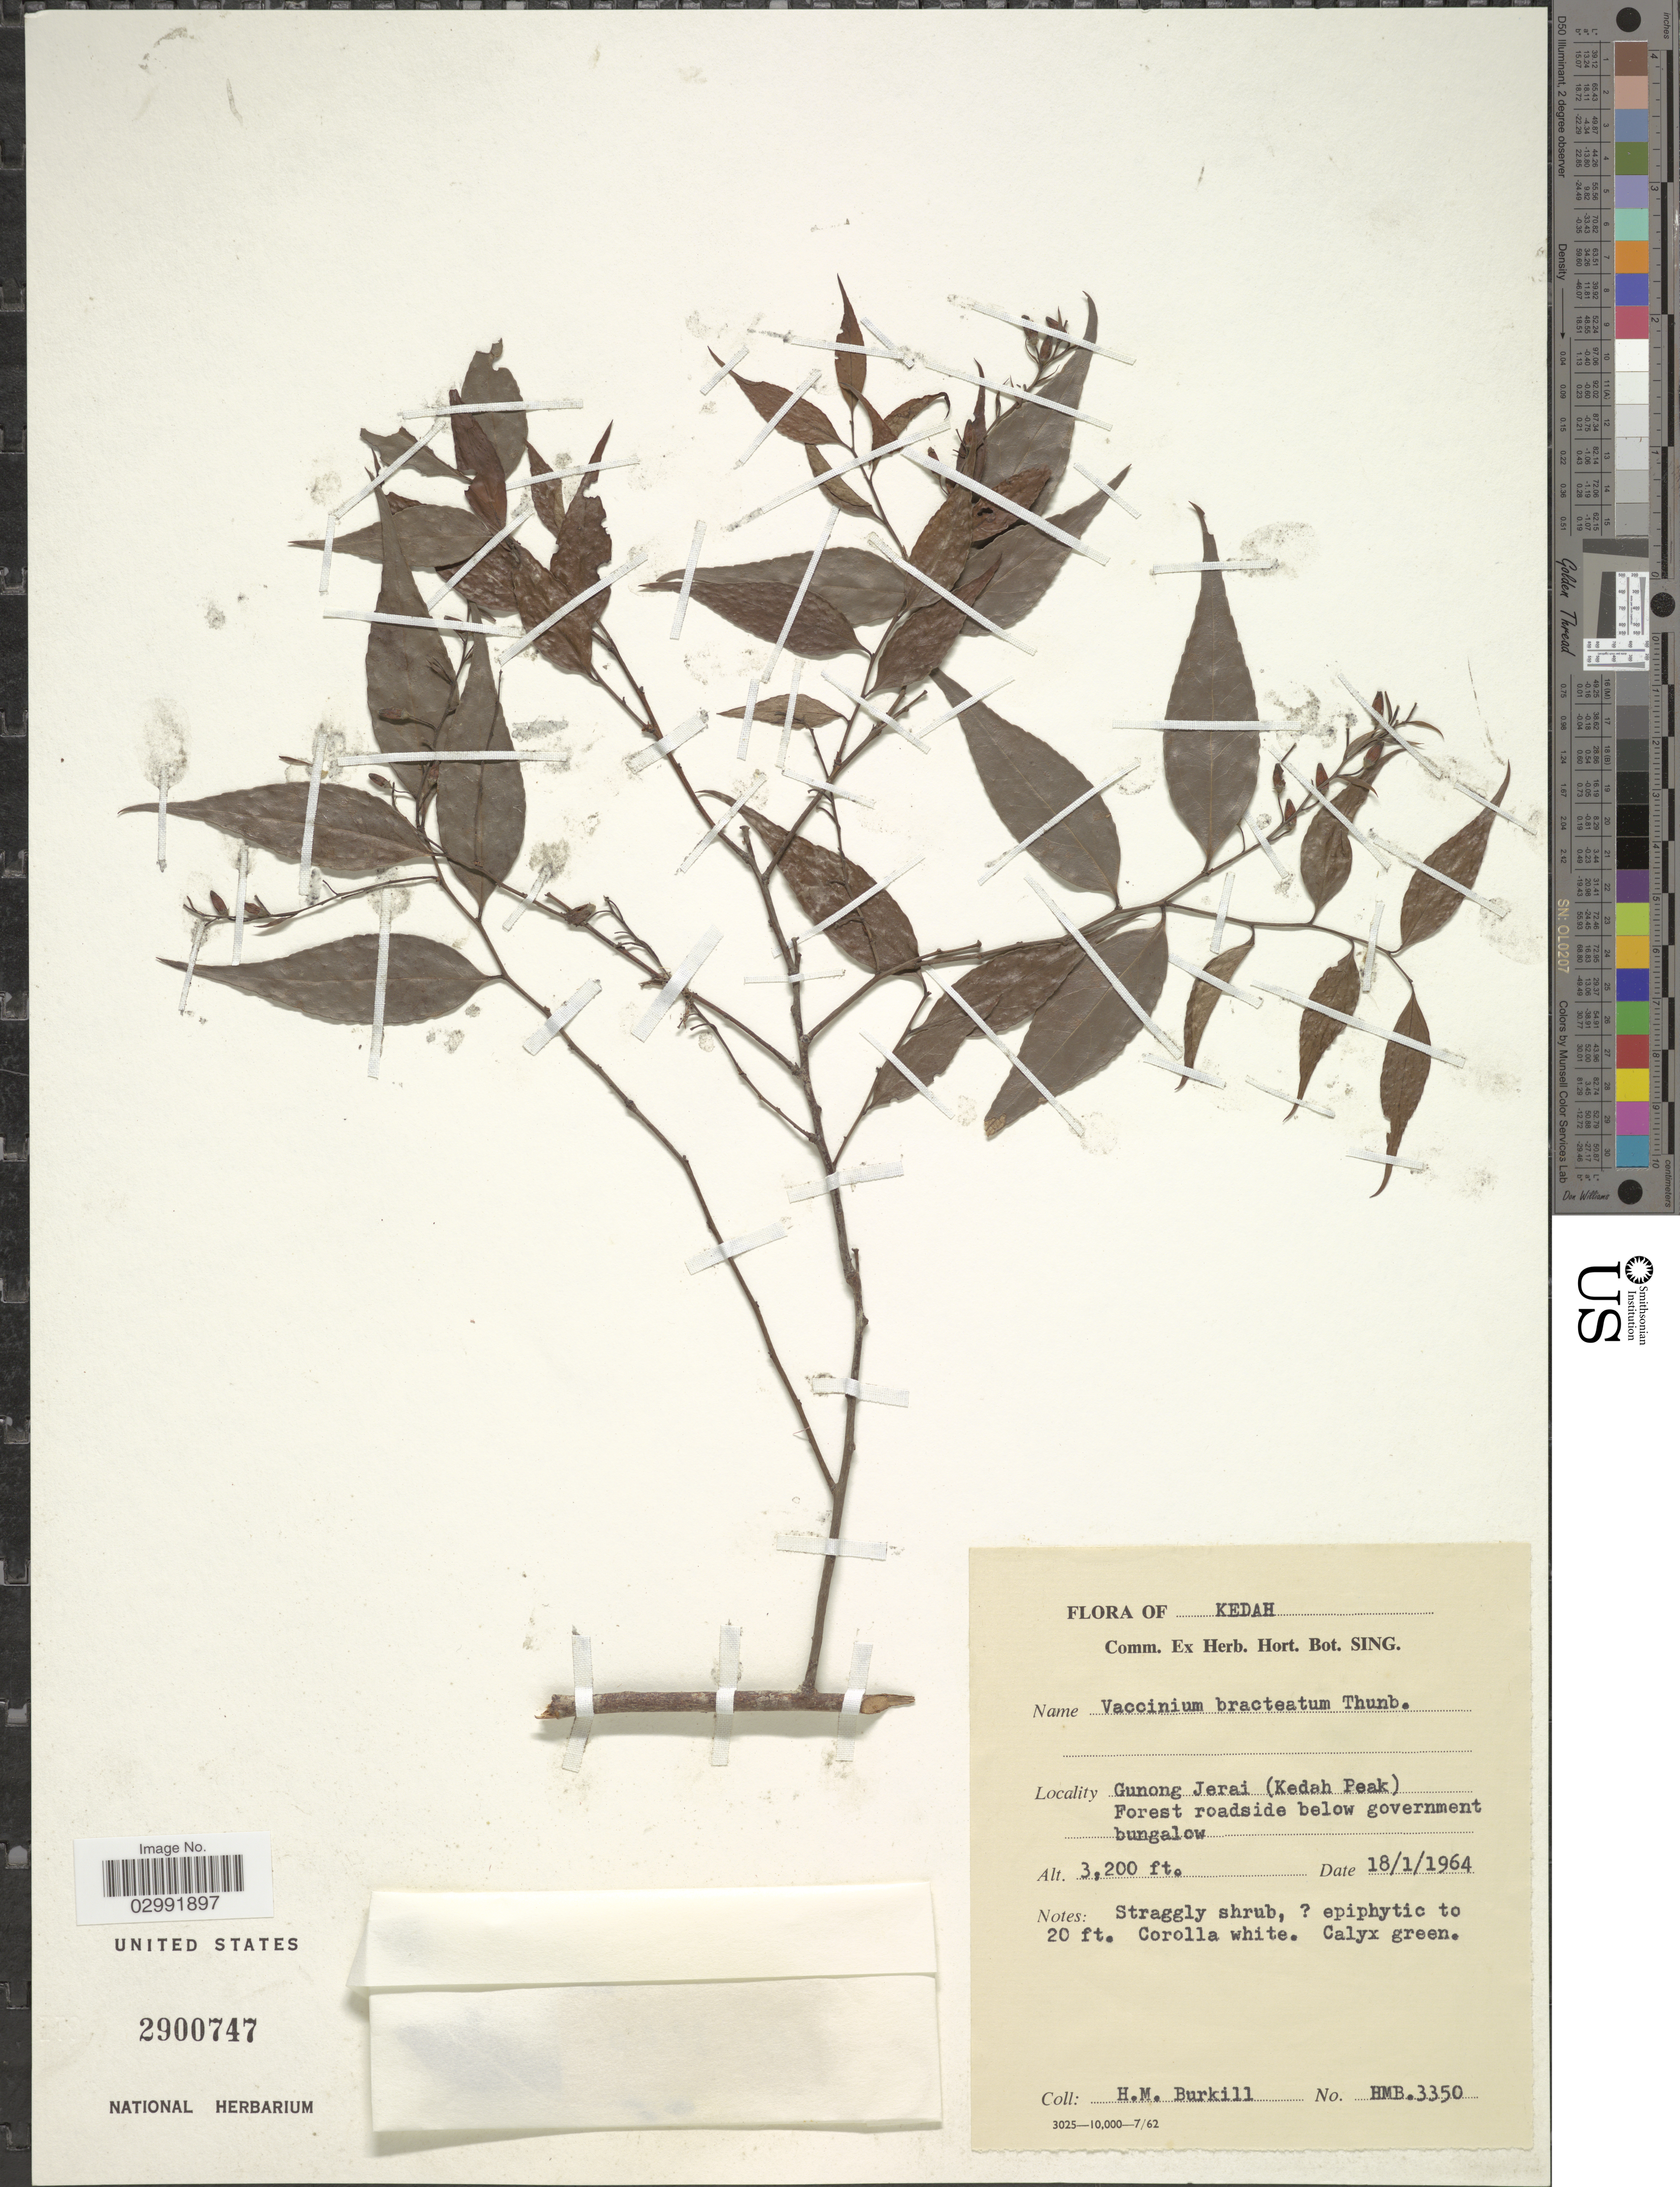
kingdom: Plantae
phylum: Tracheophyta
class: Magnoliopsida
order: Ericales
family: Ericaceae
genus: Vaccinium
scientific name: Vaccinium bracteatum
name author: Thunb.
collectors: H. M. Burkill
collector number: HMB.3350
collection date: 1964-01-18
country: Malaysia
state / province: Kedah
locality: Gunong Jerai (Kedah Peak).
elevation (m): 975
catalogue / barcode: US 2900747